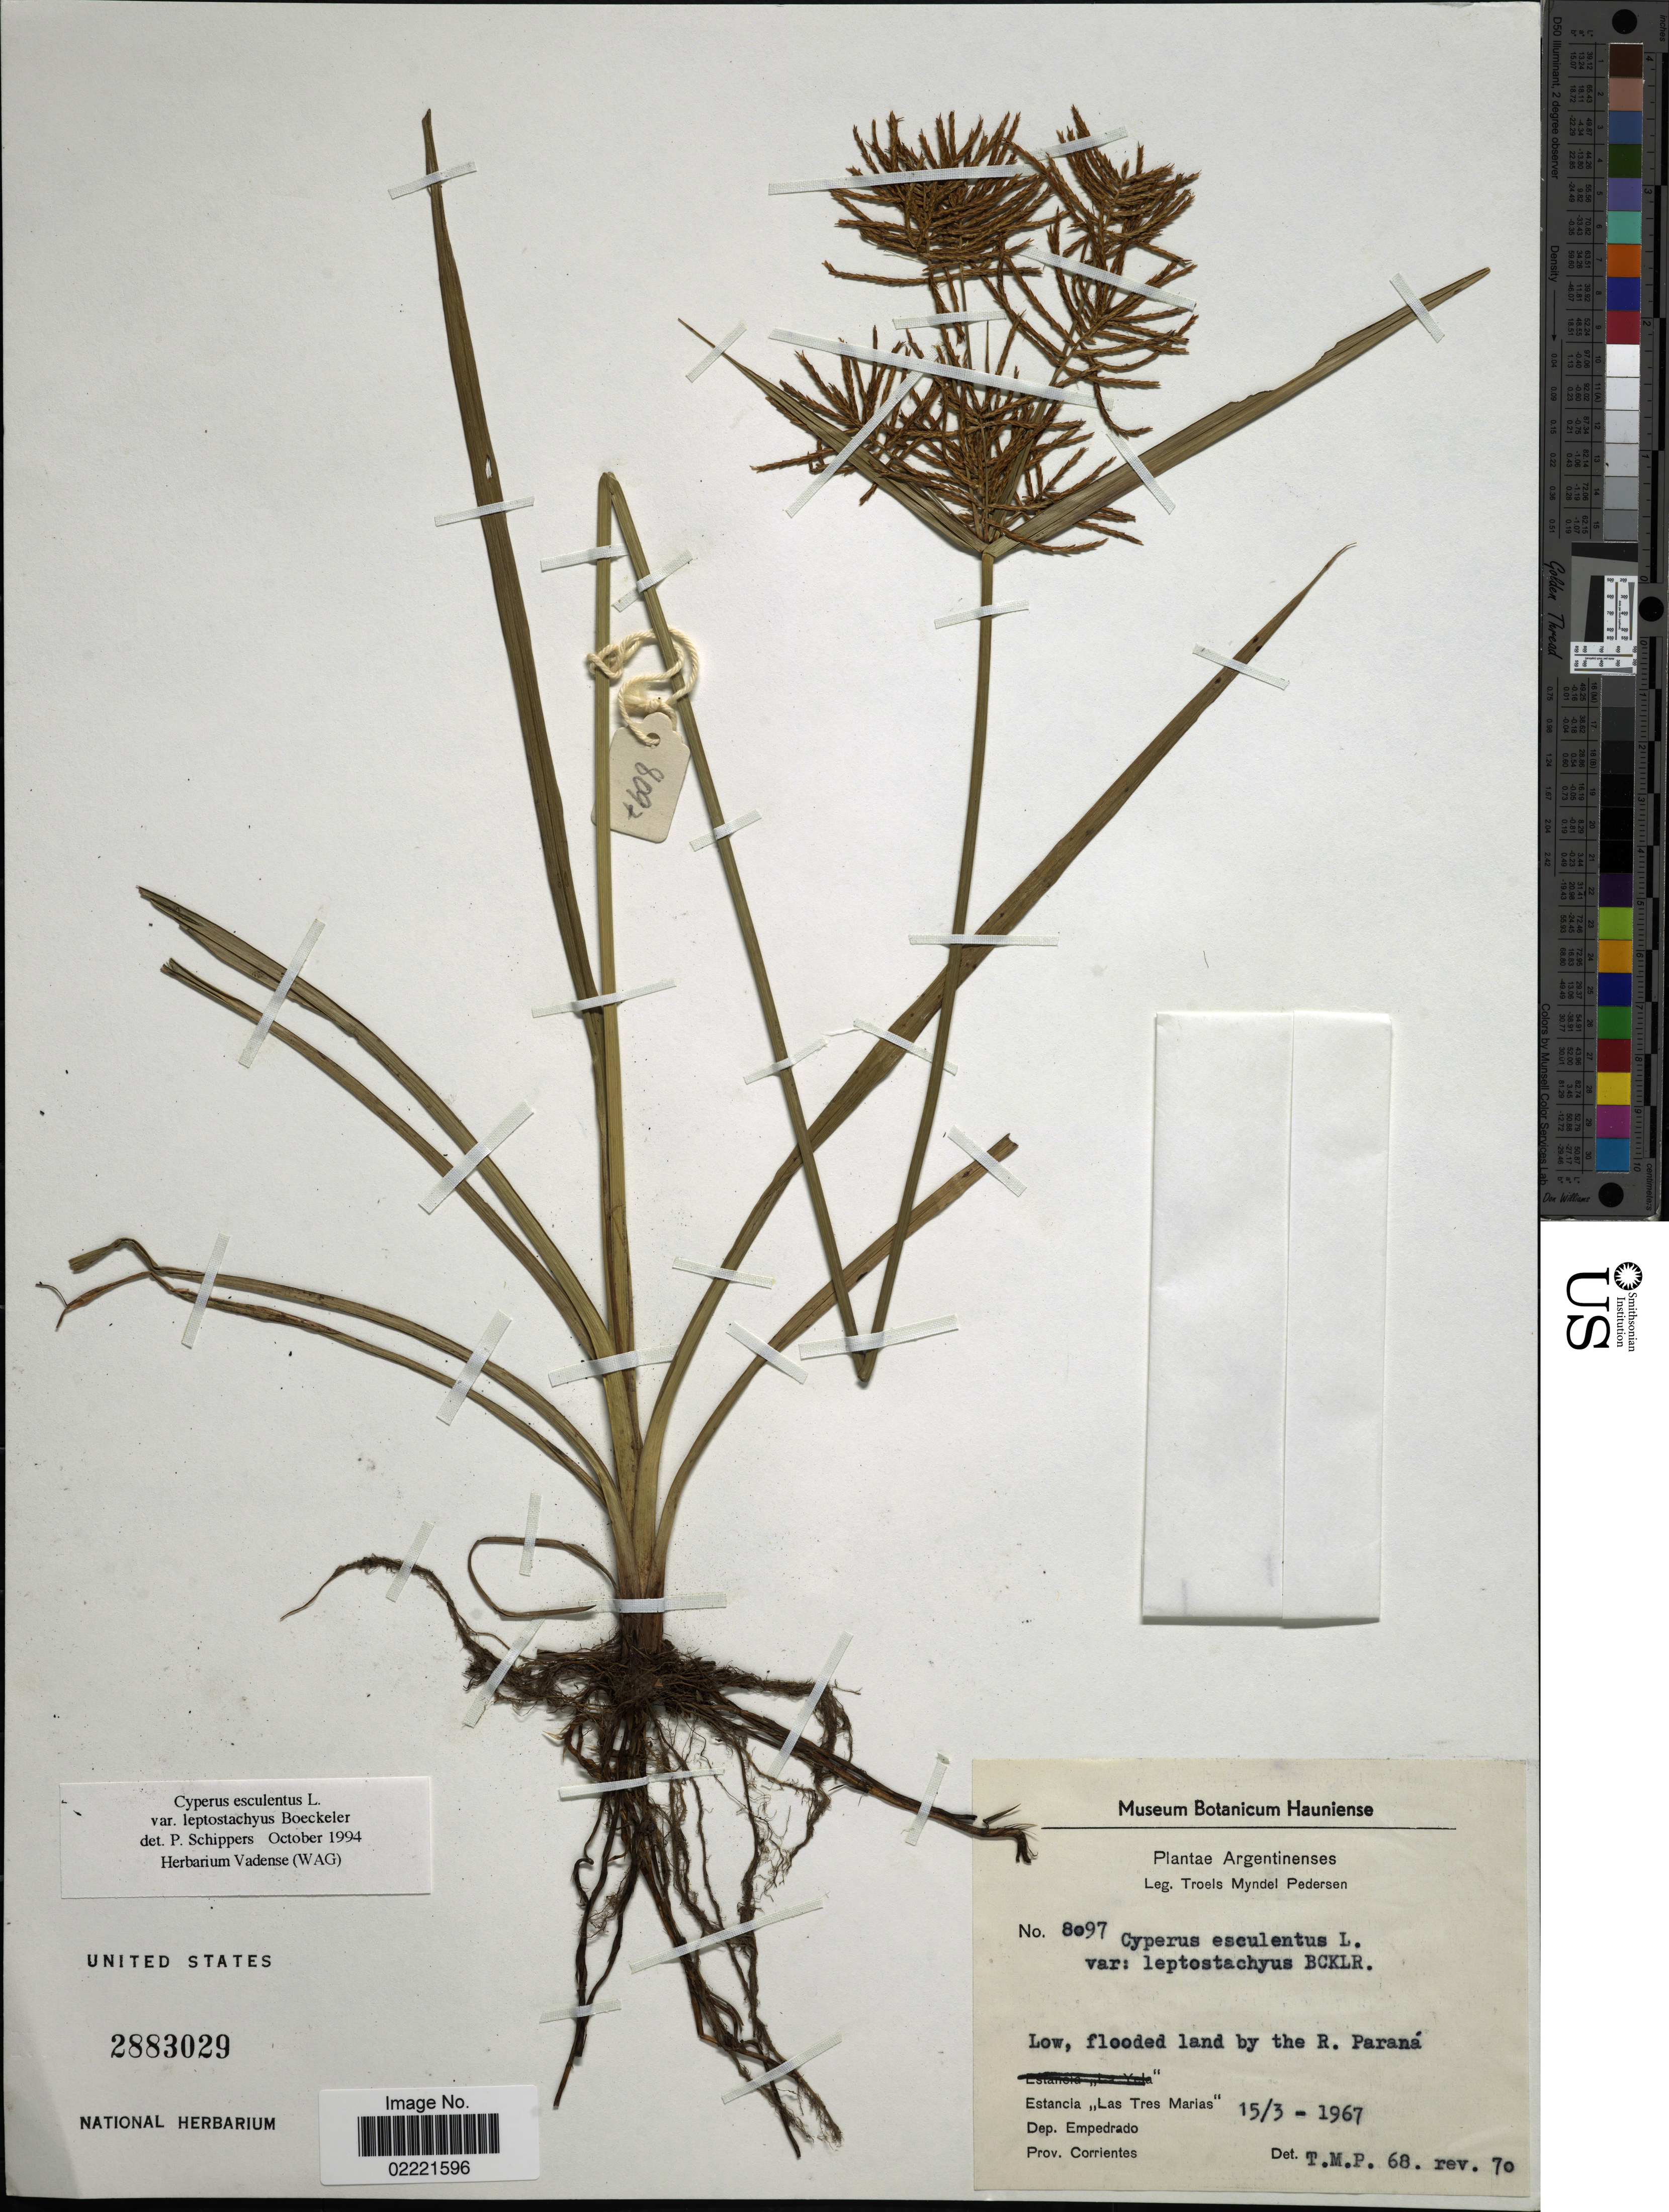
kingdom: Plantae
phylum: Tracheophyta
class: Liliopsida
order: Poales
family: Cyperaceae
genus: Cyperus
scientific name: Cyperus esculentus var. leptostachyus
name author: Boeckeler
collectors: T. Pederson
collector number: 8097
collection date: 1967-03-15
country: Argentina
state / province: Corrientes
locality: Estancia, Las Tres Marias, Dep. Empedrado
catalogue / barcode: US 2883029